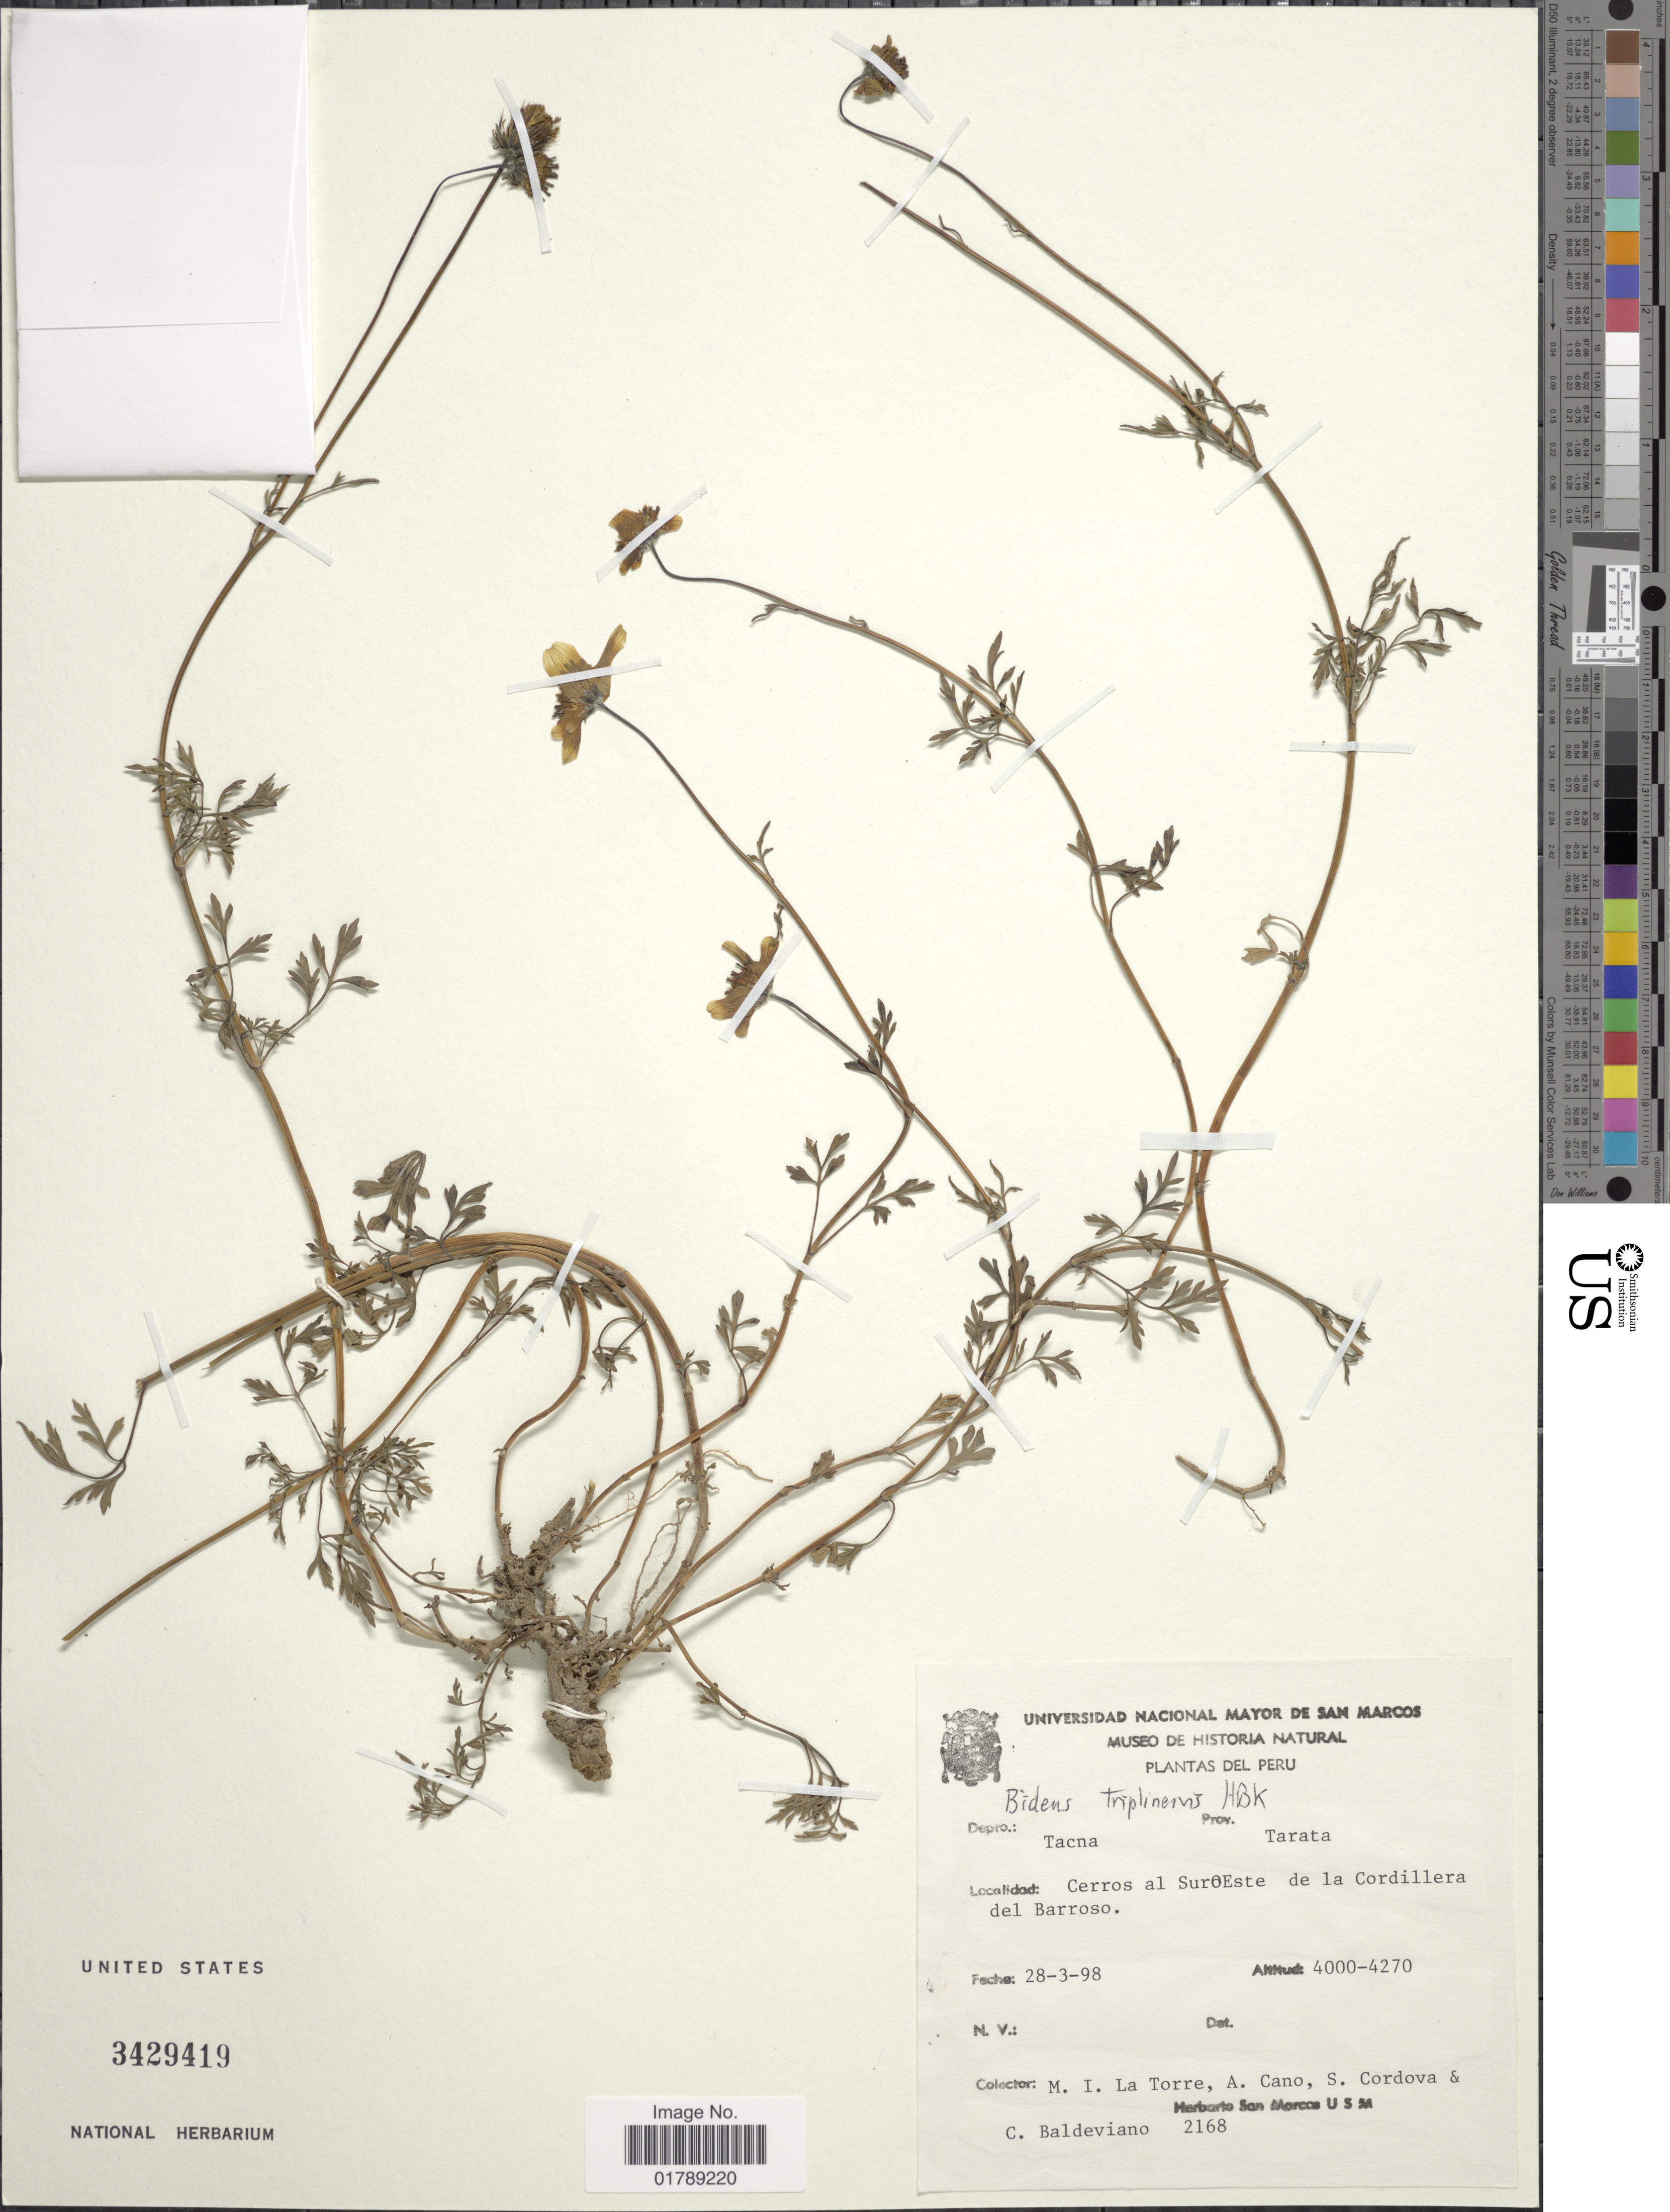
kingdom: Plantae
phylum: Tracheophyta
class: Magnoliopsida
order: Asterales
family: Asteraceae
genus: Bidens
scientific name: Bidens triplinervia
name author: Kunth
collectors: M. I. La Torre, A. Cano, S. Cordova & C. Baldeviano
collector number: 2168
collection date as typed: Transcribed d/m/y: 28/3/98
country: Peru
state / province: Tacna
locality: Prov. Tarata. Cerros al SurOEste de la Cordillera del Barroso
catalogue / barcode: US 3429419